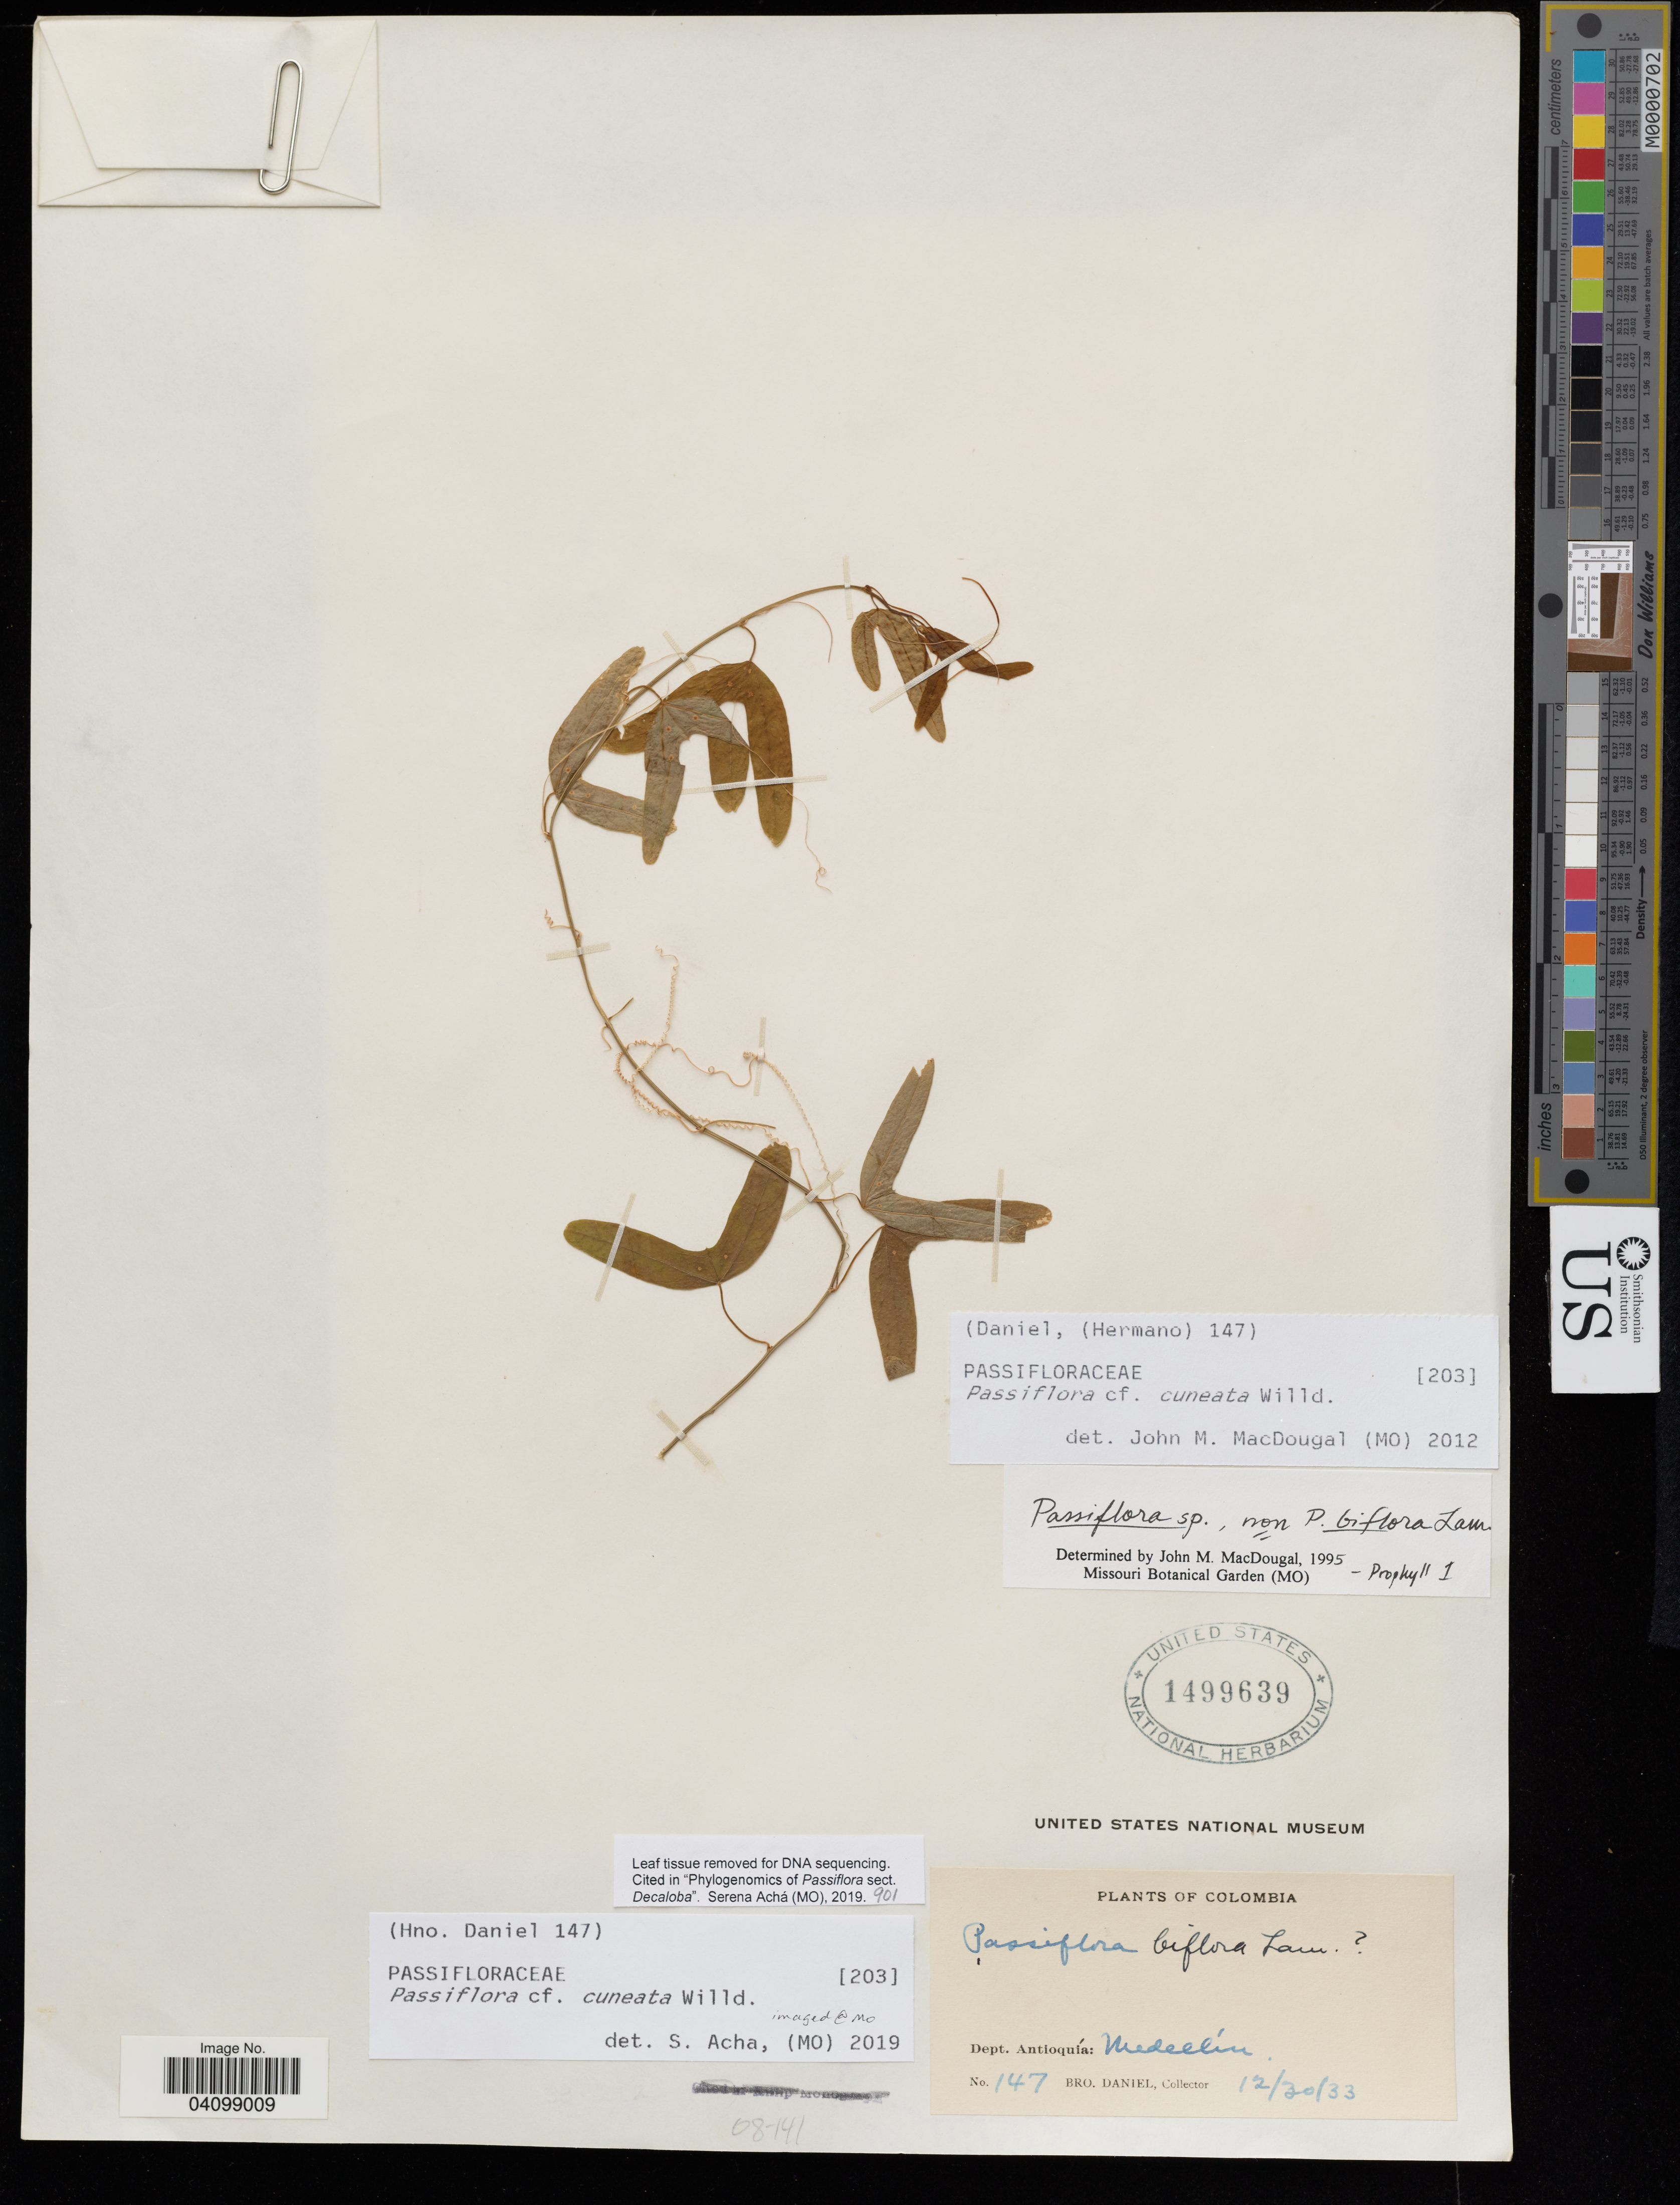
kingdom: Plantae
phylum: Tracheophyta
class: Magnoliopsida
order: Malpighiales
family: Passifloraceae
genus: Passiflora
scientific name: Passiflora cuneata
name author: Willd.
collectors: Bro. Daniel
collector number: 147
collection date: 1933-12-30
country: Colombia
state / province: Antioquia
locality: Medellin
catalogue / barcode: US 1499639